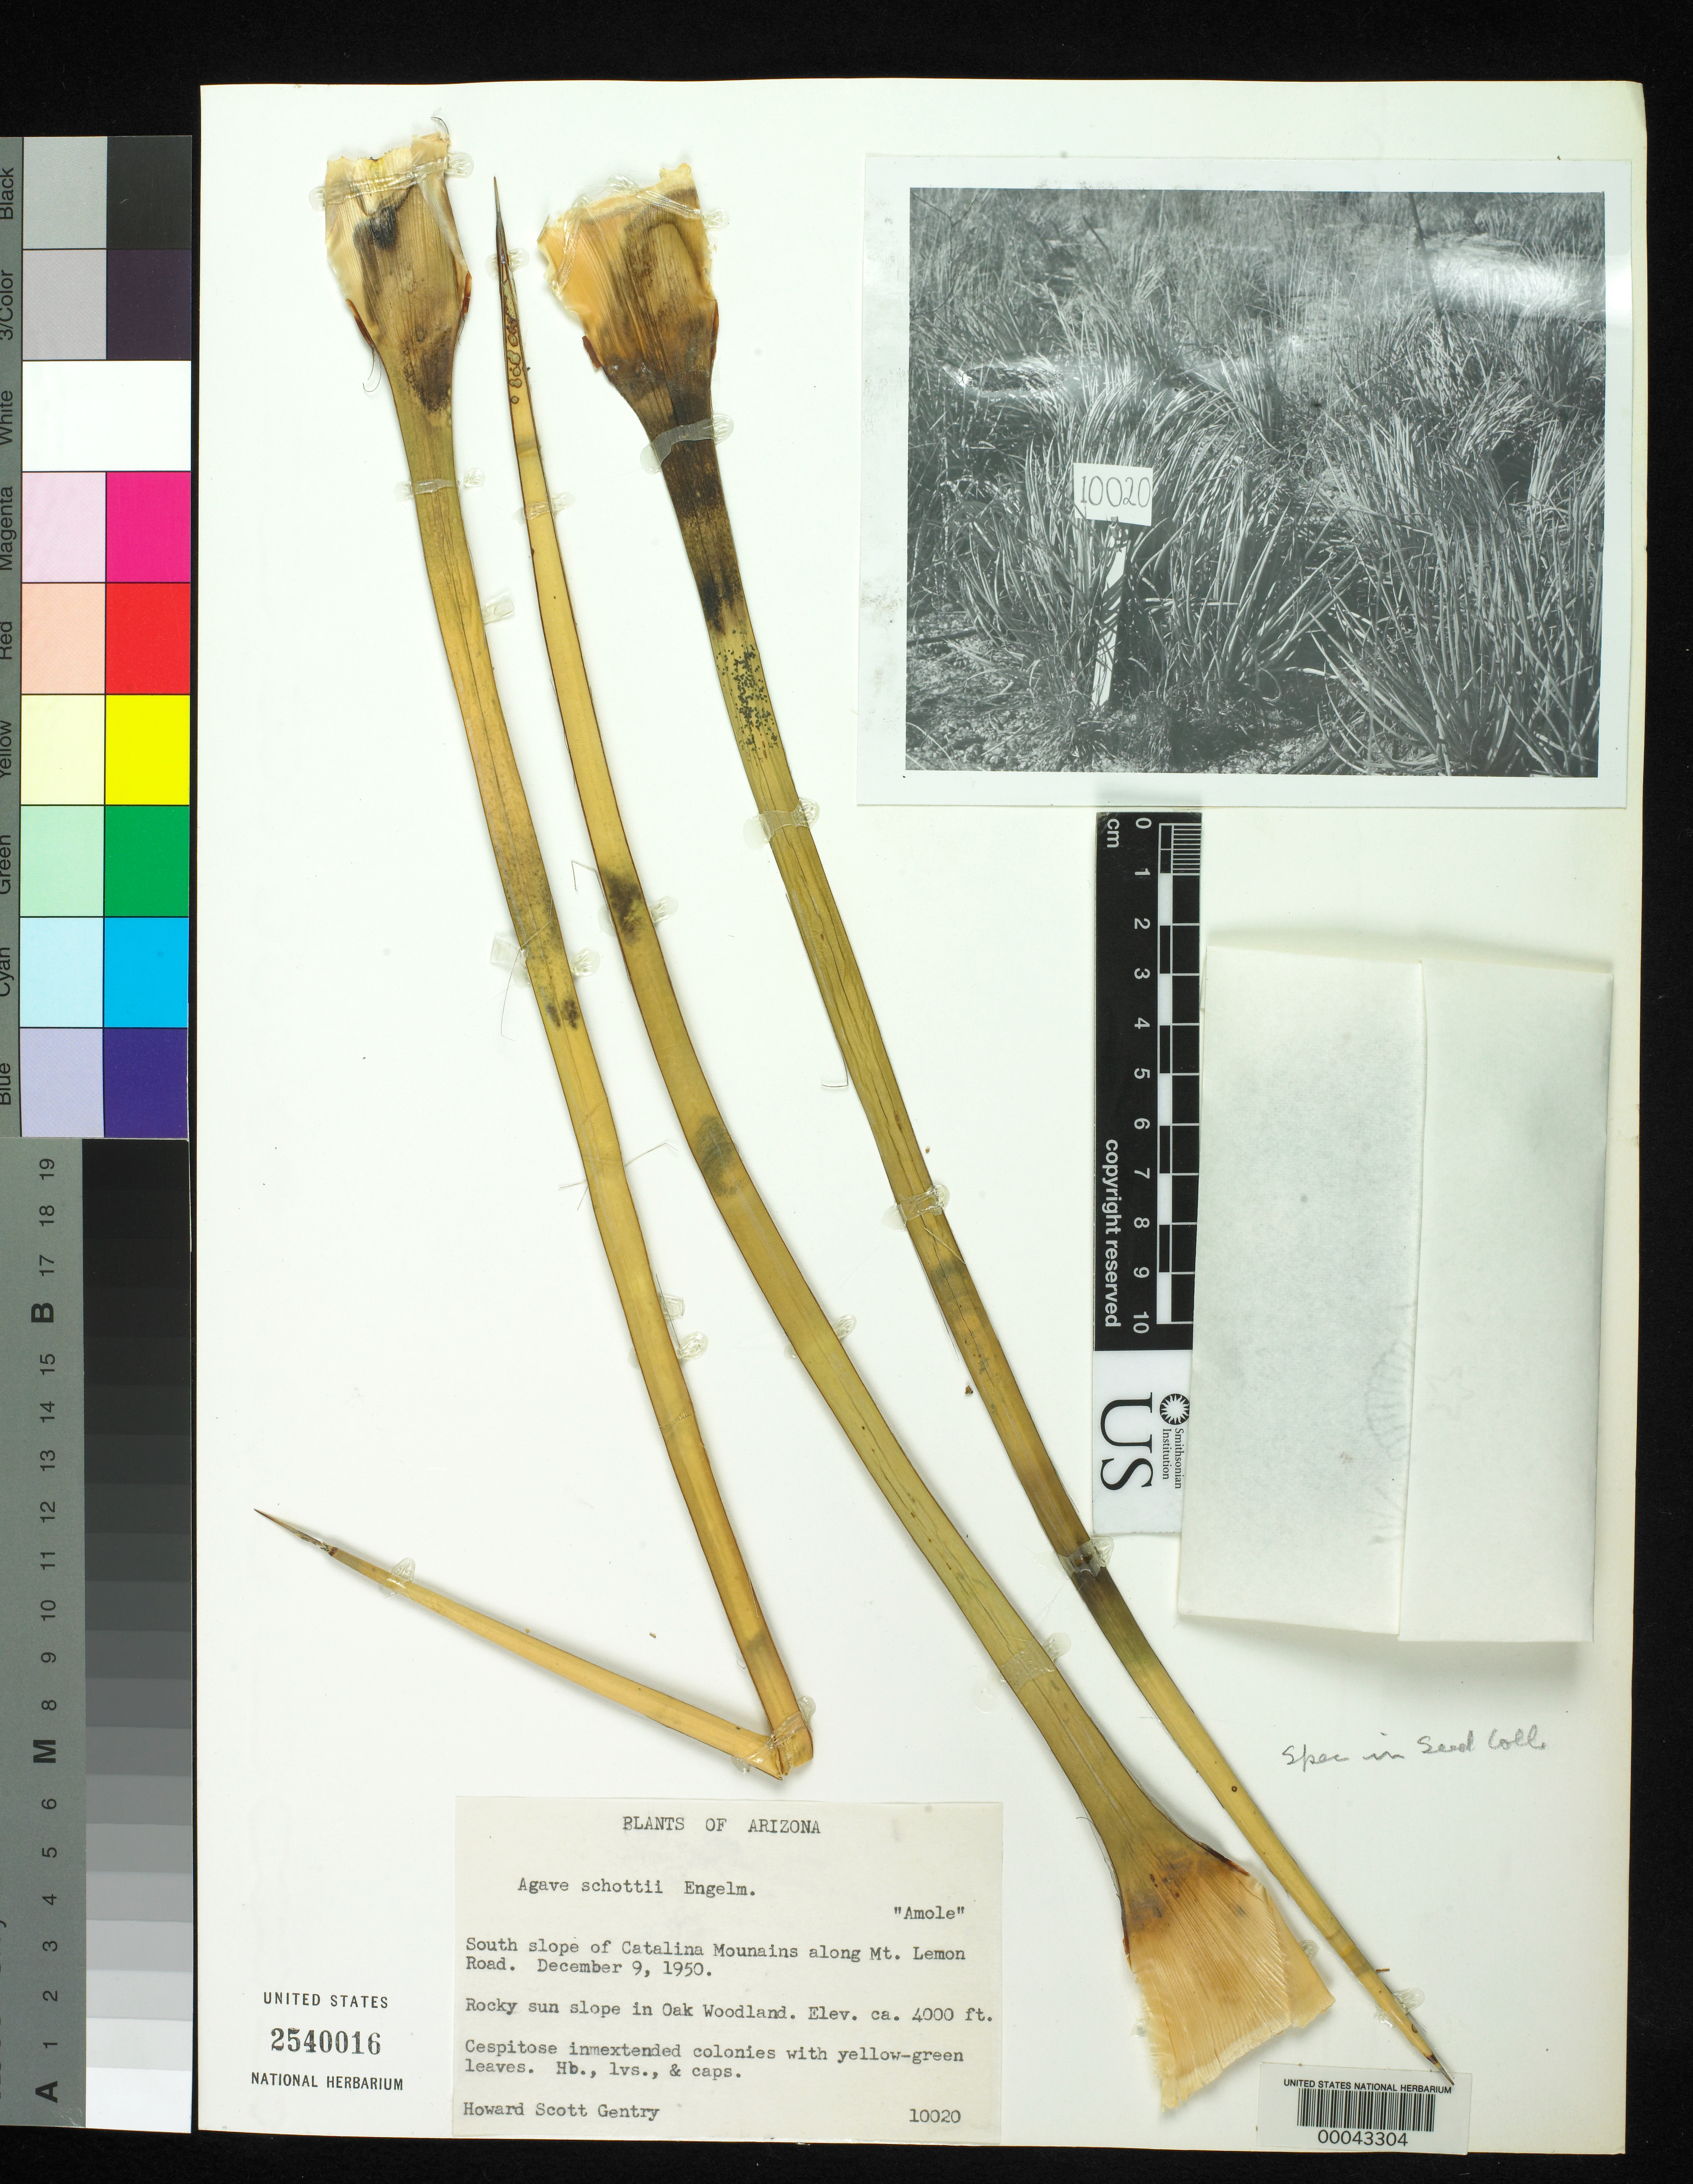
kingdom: Plantae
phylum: Tracheophyta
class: Liliopsida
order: Asparagales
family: Asparagaceae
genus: Agave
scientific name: Agave schottii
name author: Engelm.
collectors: H. S. Gentry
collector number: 10020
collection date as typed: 09 Dec 1950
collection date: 1950-12-09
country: United States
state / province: Arizona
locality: South slope of catalina mountains along mt. lemon road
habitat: Rocky sun slope in oak woodland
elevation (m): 1219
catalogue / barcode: US 2540016